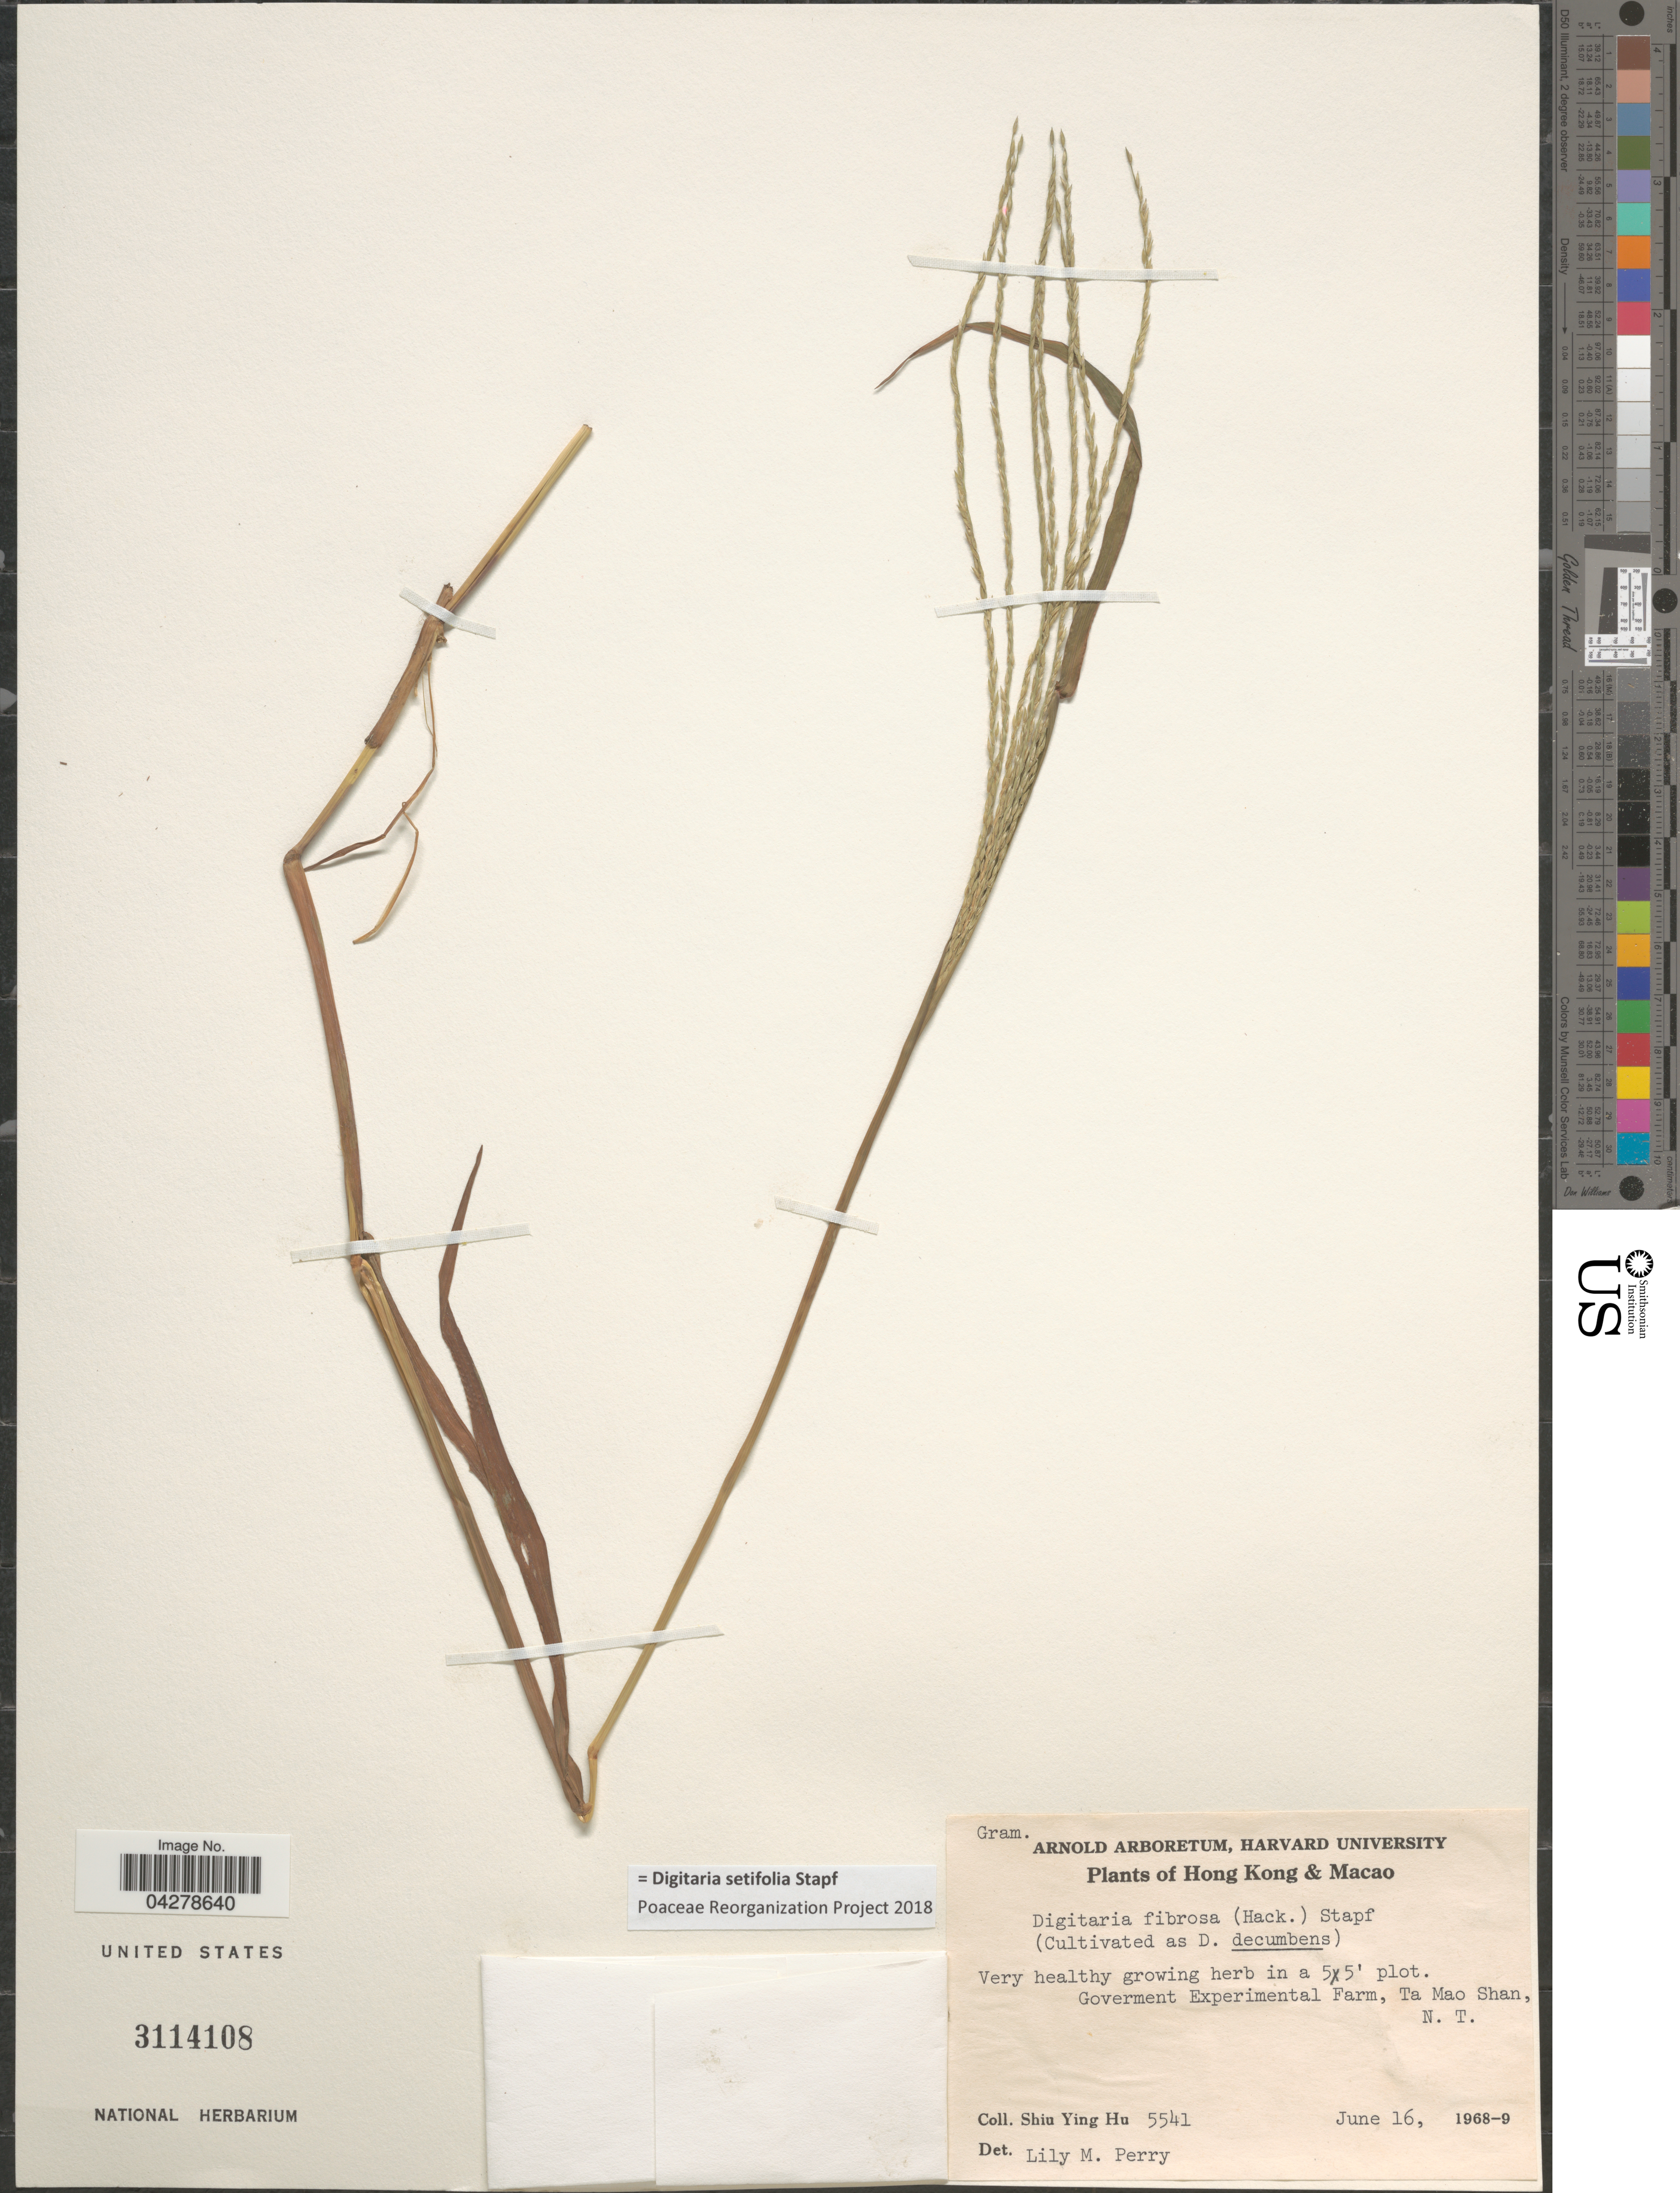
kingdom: Plantae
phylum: Tracheophyta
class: Liliopsida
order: Poales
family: Poaceae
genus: Digitaria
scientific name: Digitaria setifolia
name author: Stapf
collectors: S. Y. Hu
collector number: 5541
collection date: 1968-06-16/1969-06-16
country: China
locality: Hong Kong & Macao. Goverment Experimental Farm, Ta Mao Shan, N. T.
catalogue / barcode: US 3114108